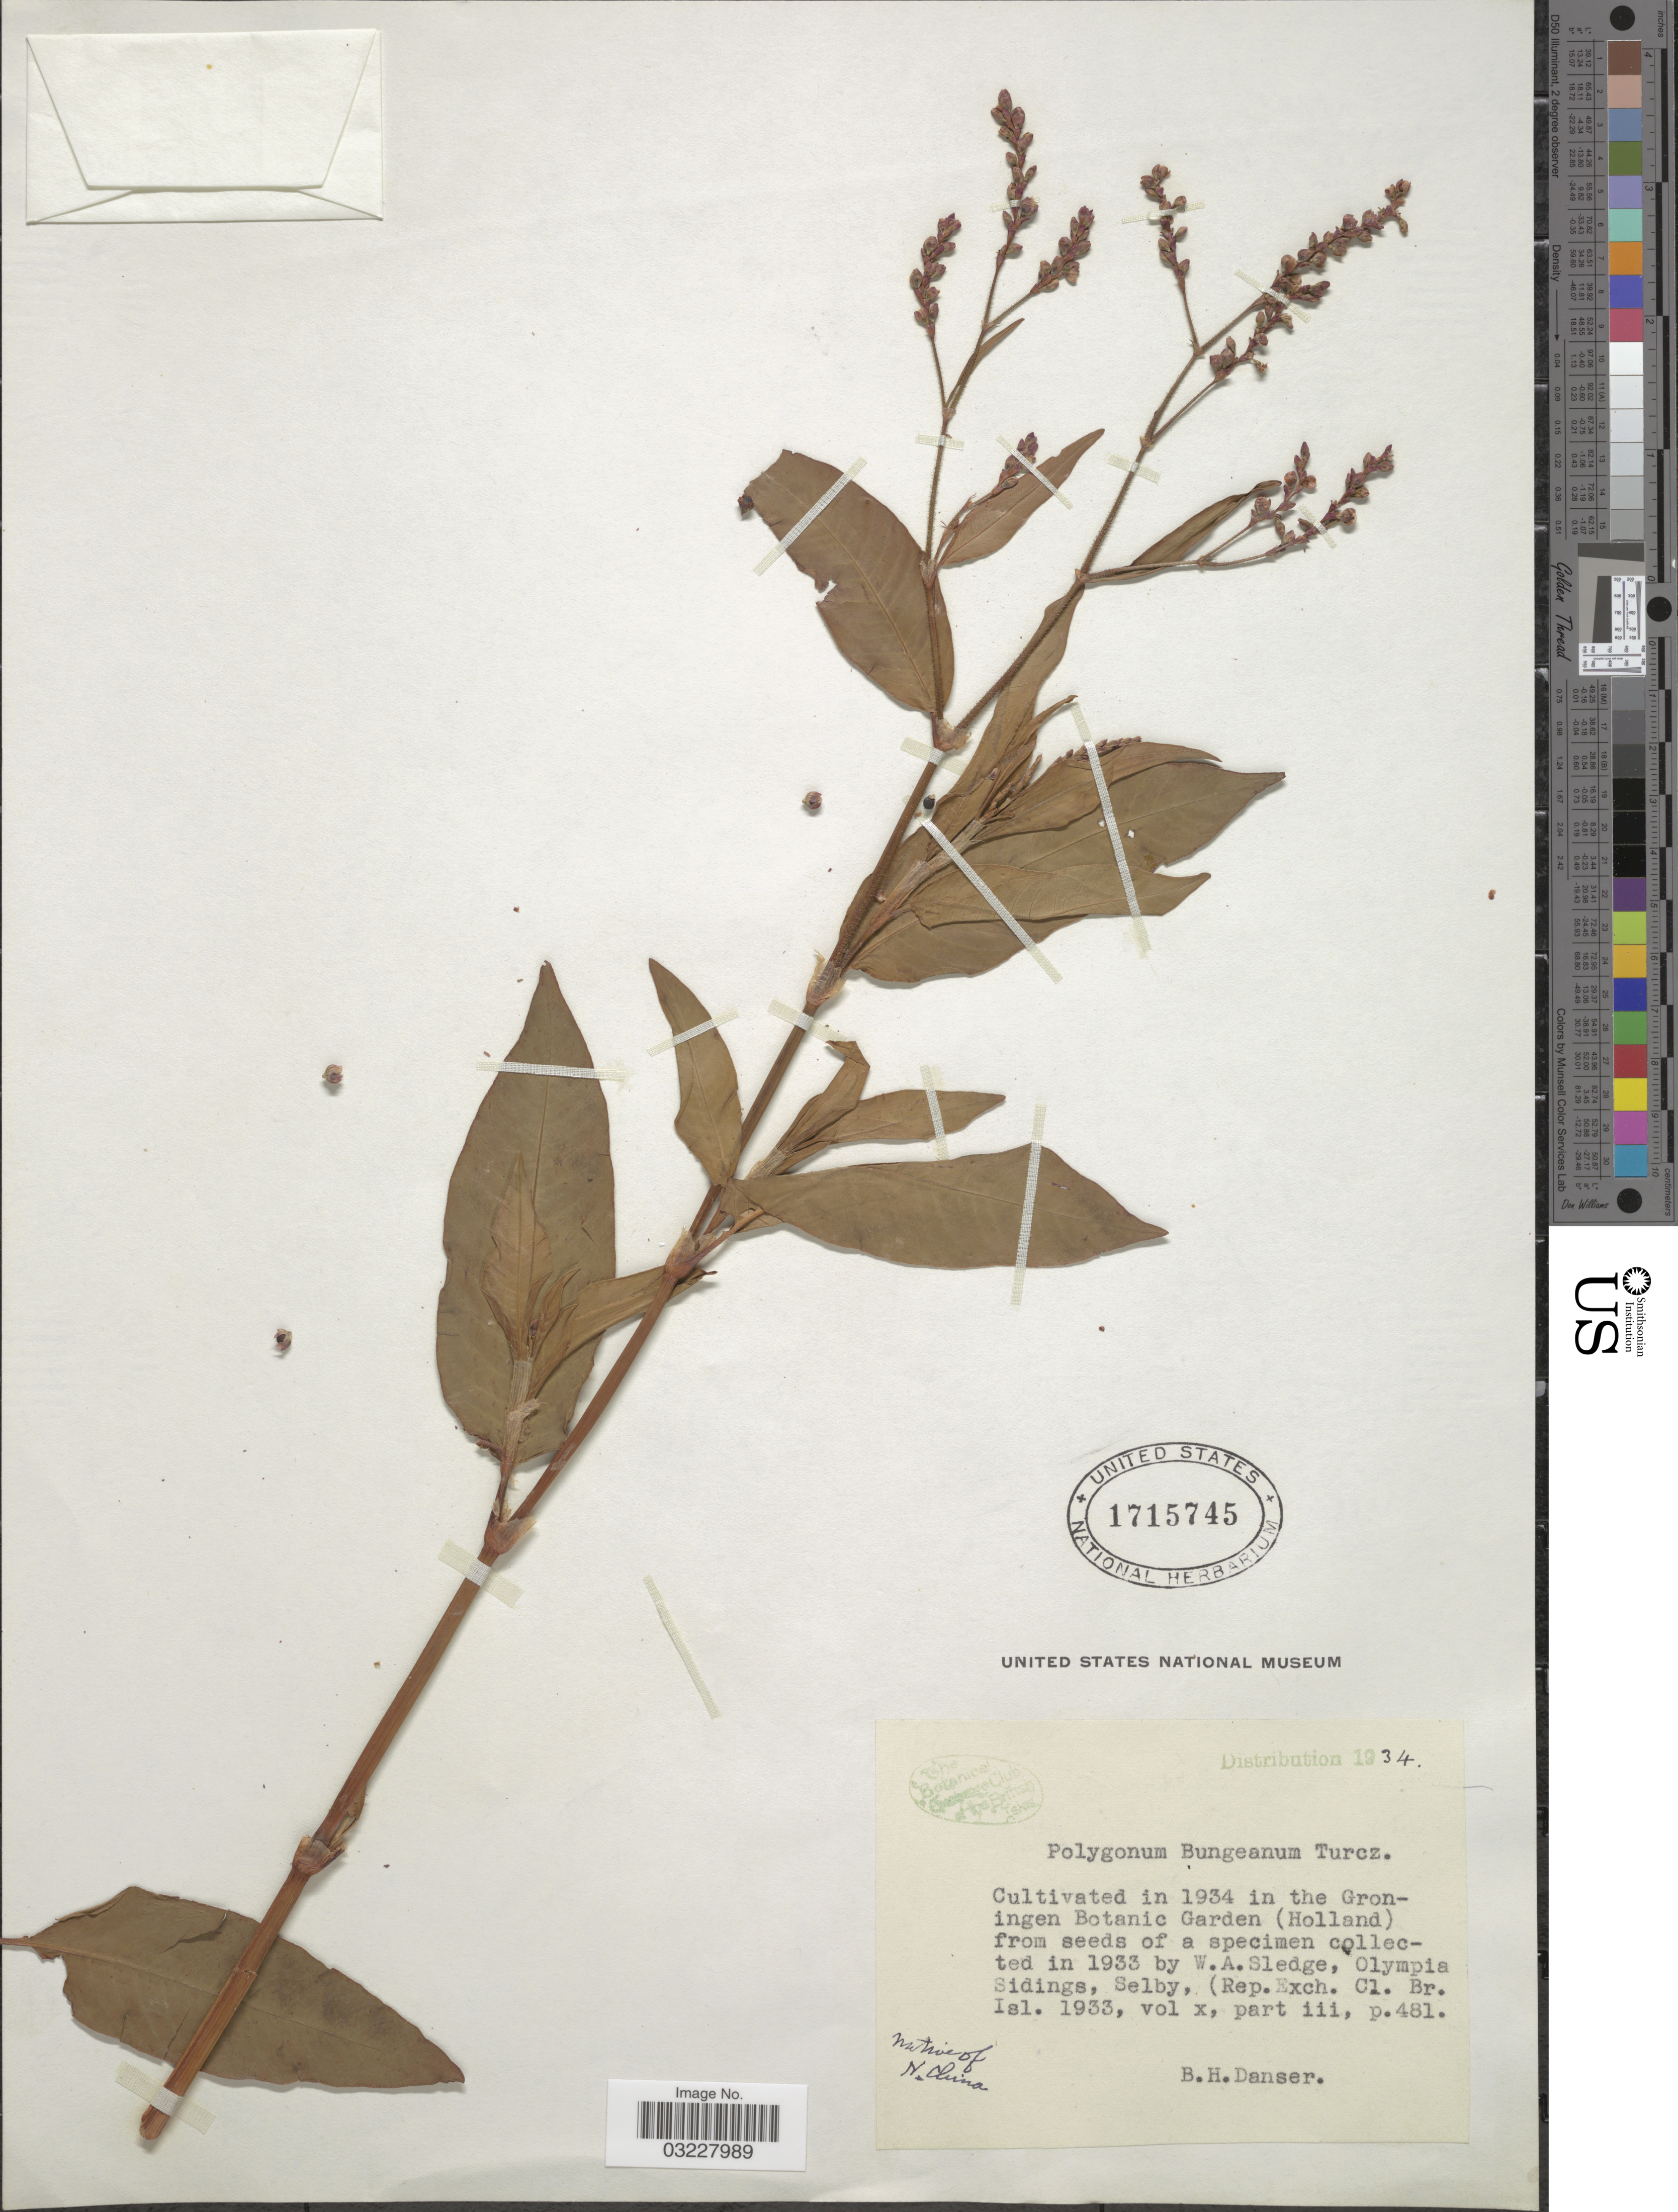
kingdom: Plantae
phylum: Tracheophyta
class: Magnoliopsida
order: Caryophyllales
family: Polygonaceae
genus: Polygonum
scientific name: Polygonum bungeanum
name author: Turcz.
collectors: B. Danser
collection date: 1934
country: Netherlands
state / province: Groningen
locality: Groningen Botanic Garden (Holland).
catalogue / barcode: US 1715745